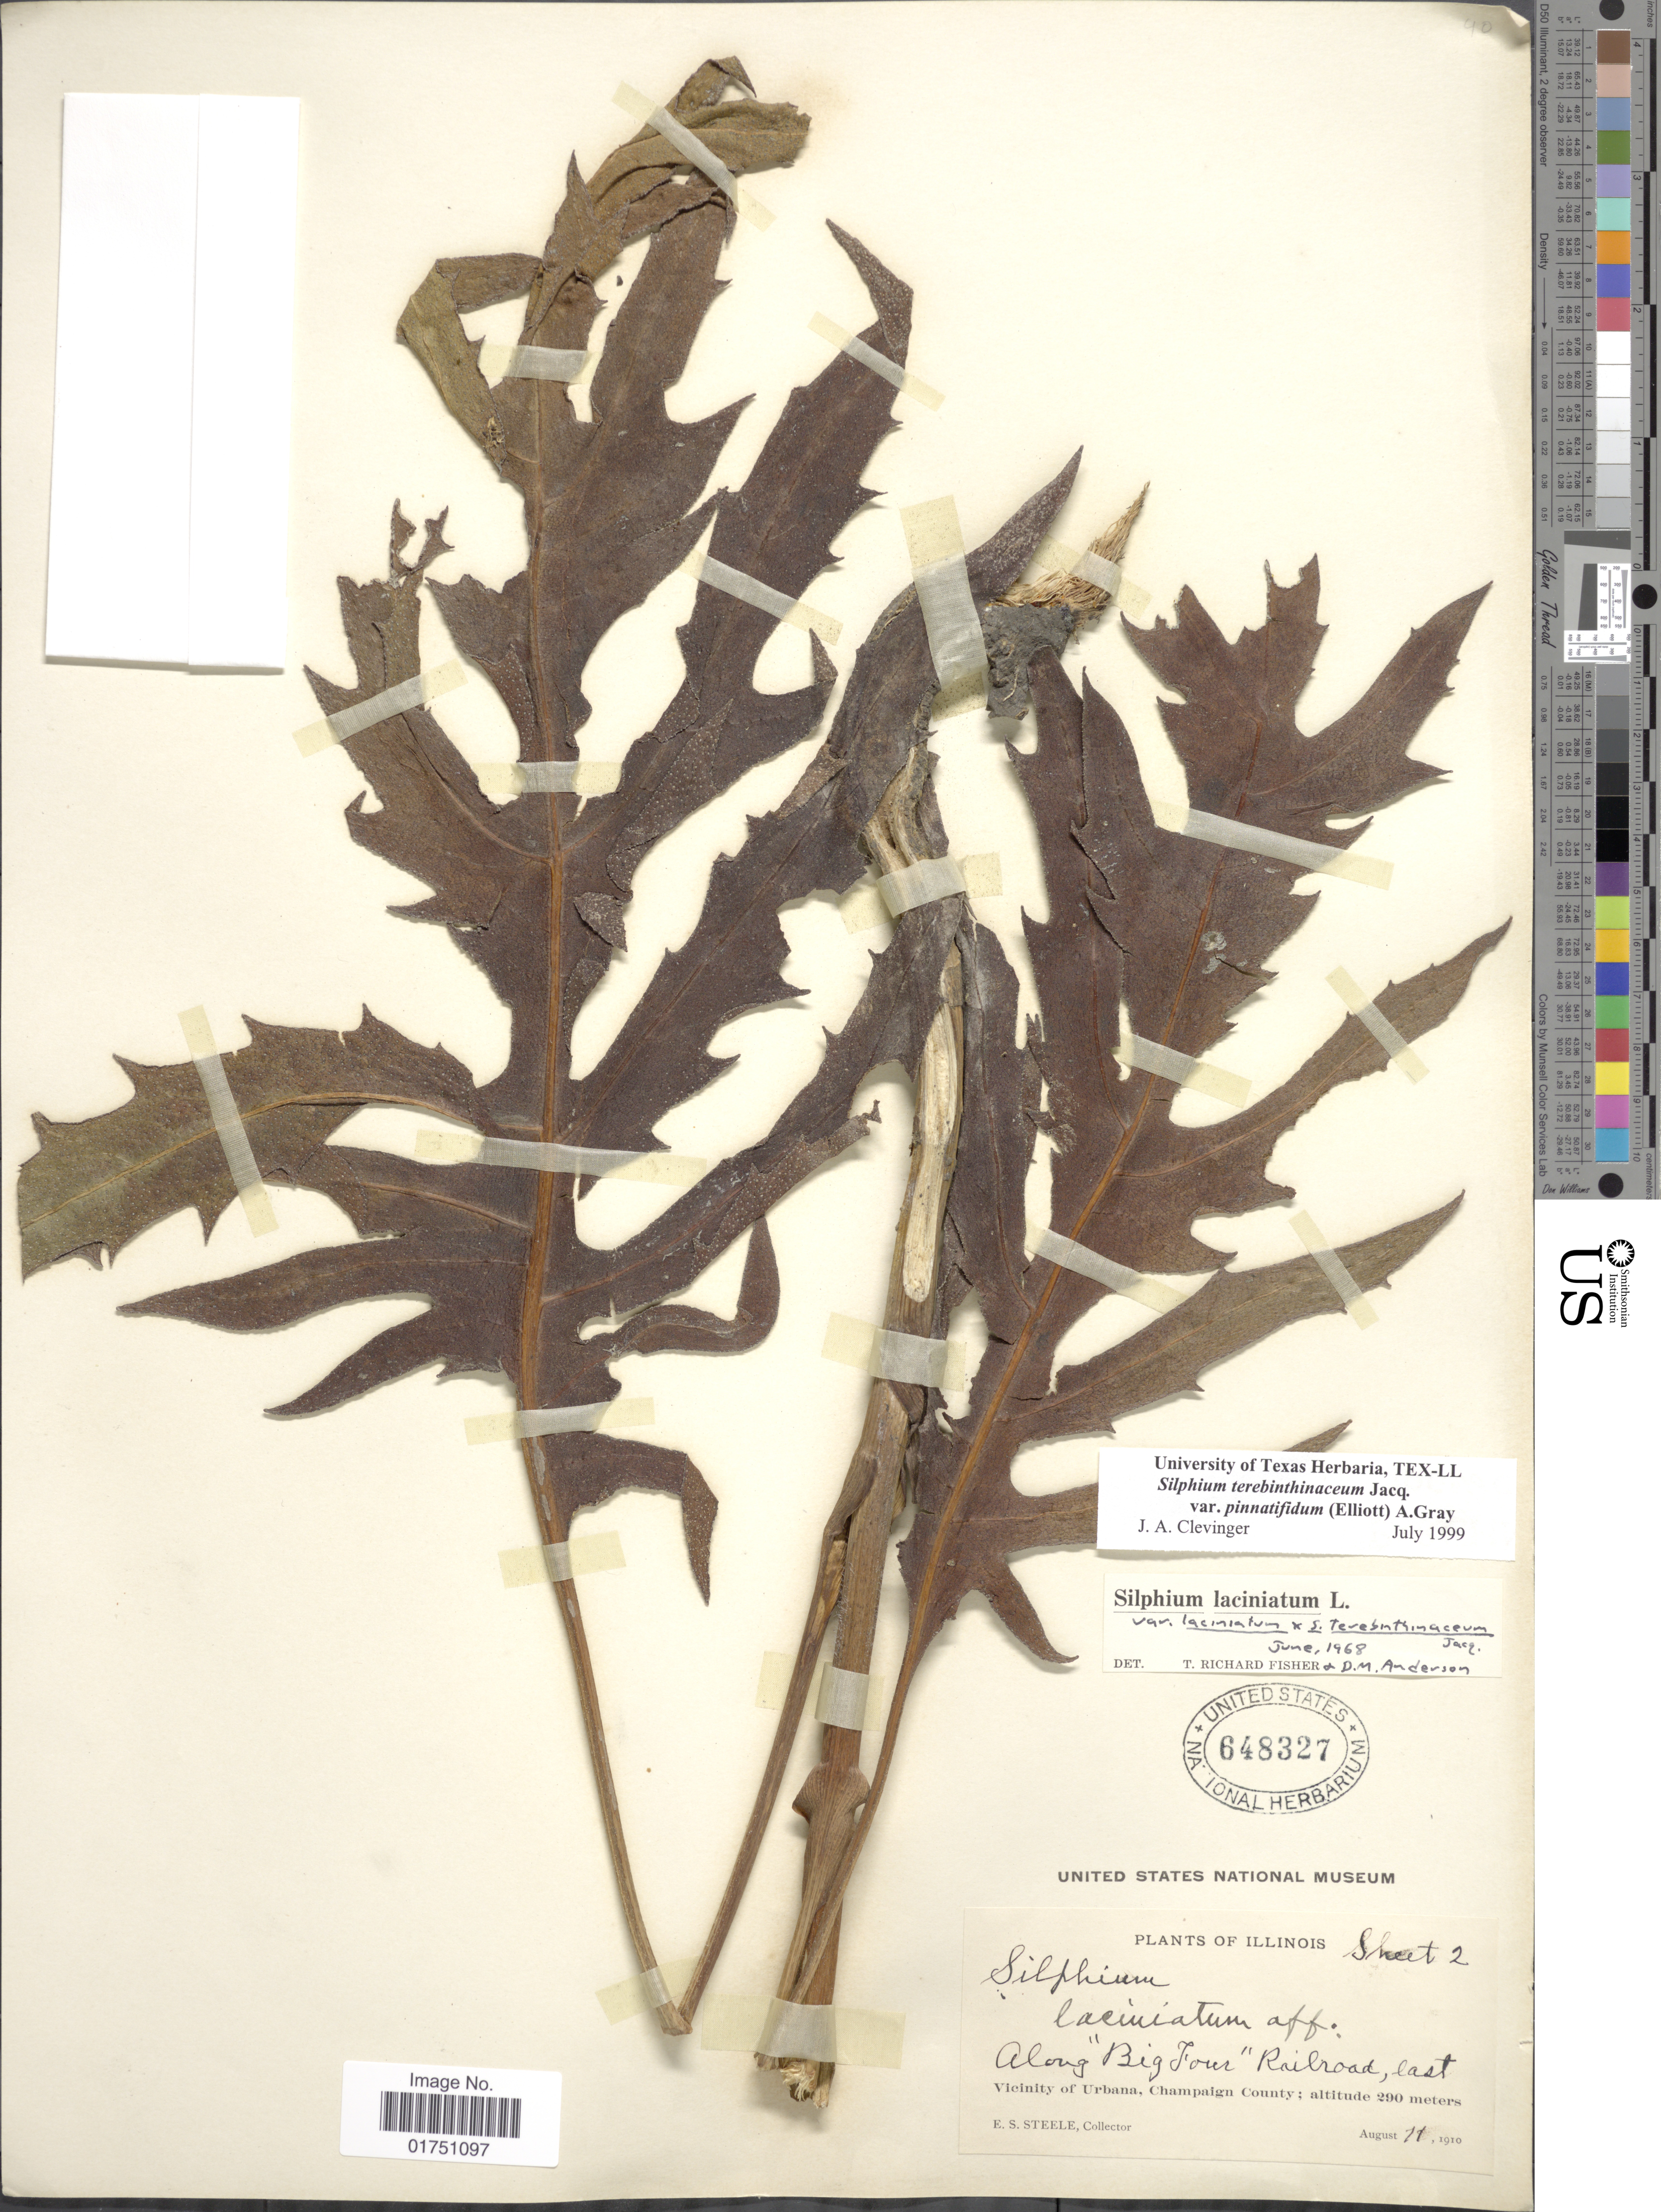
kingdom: Plantae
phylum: Tracheophyta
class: Magnoliopsida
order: Asterales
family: Asteraceae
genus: Silphium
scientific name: Silphium terebinthinaceum var. pinnatifidium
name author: (Elliott) A. Gray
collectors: E. Steele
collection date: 1910-08-11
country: United States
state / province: Illinois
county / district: Champaign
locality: Along "Big Four" Railroad, east. Vicinity of Urbana, Champaign County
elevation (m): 290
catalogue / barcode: US 648327